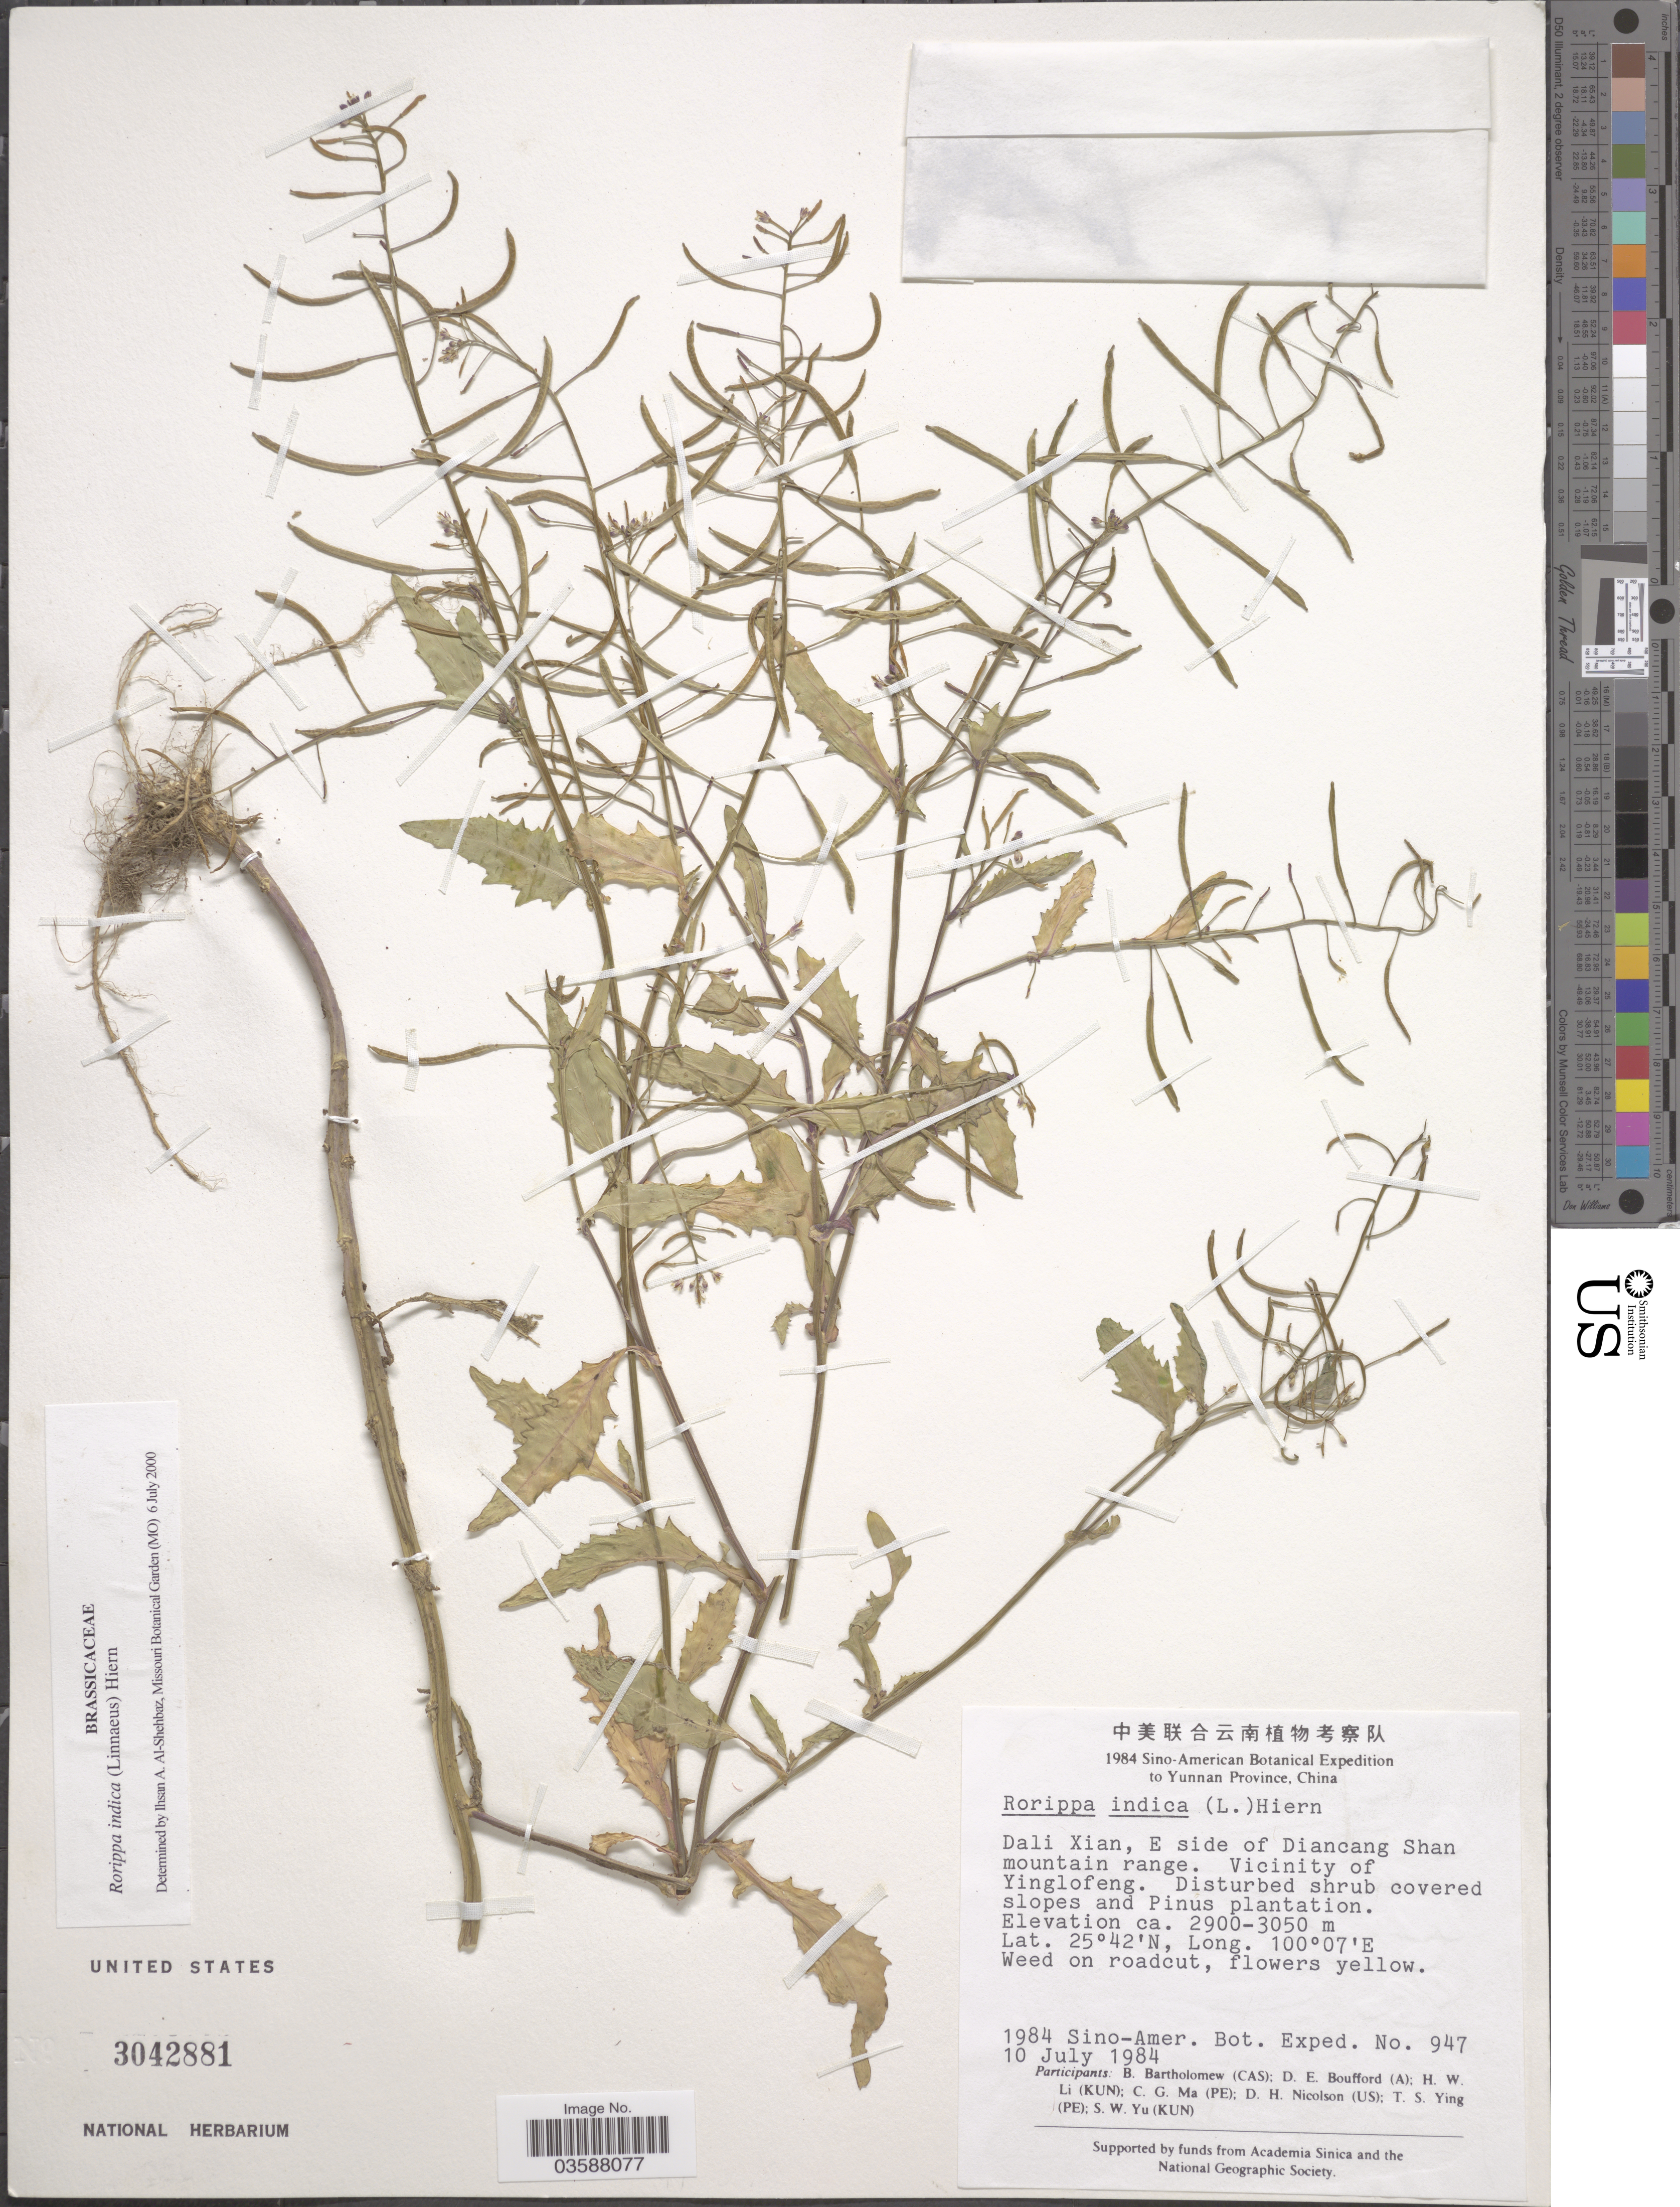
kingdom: Plantae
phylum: Tracheophyta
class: Magnoliopsida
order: Brassicales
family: Brassicaceae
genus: Rorippa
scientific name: Rorippa indica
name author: (L.) Hiern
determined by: Al-Shehbaz, I. A., (MO), Missouri Botanical Garden (UNITED STATES)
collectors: Sino-Amer. Bot. Exped. 1984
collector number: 947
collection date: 1984-07-10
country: China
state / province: Yunnan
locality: Dali Xian, E side of Diancang Shan mountain range. Vicinity of Yinglofeng.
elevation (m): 2900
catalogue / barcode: US 3042881